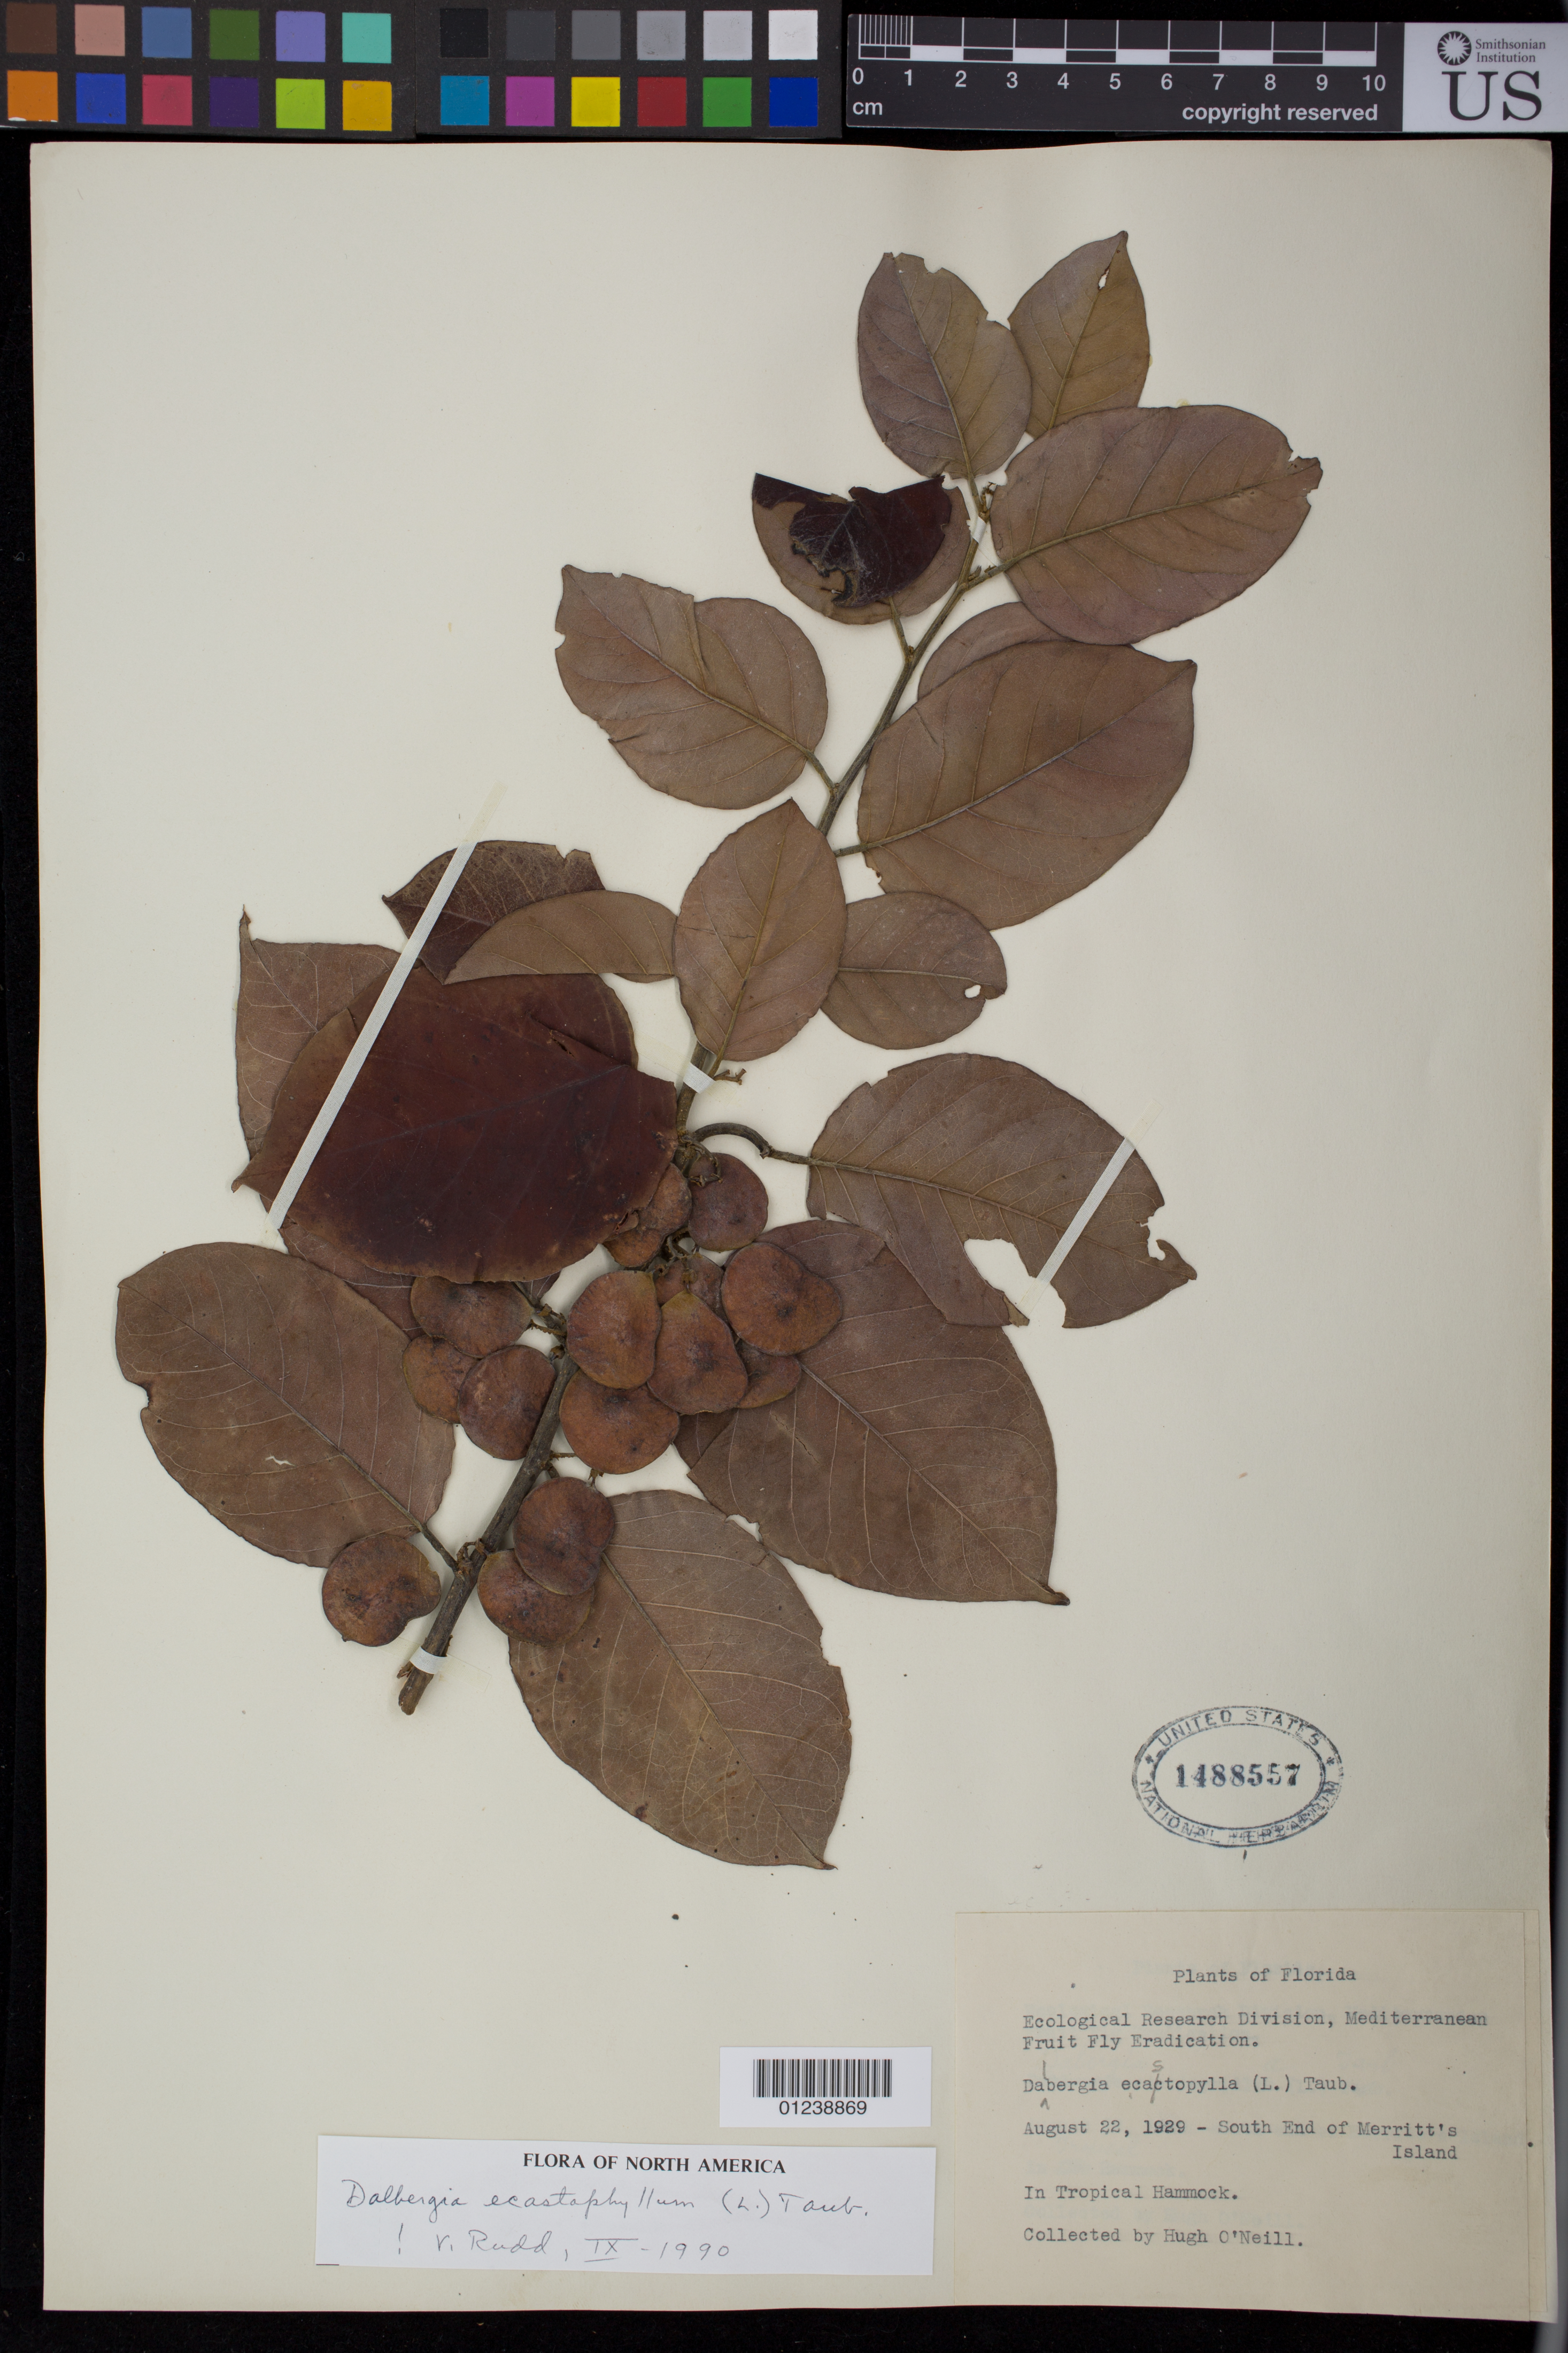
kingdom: Plantae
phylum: Tracheophyta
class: Magnoliopsida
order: Fabales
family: Fabaceae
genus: Dalbergia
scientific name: Dalbergia ecastaphyllum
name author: (L.) Taub.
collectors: H. O'Neill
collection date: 1929-08-22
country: United States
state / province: Florida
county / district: Brevard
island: Merritt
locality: South End of Merritt Island.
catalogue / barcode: US 1488557